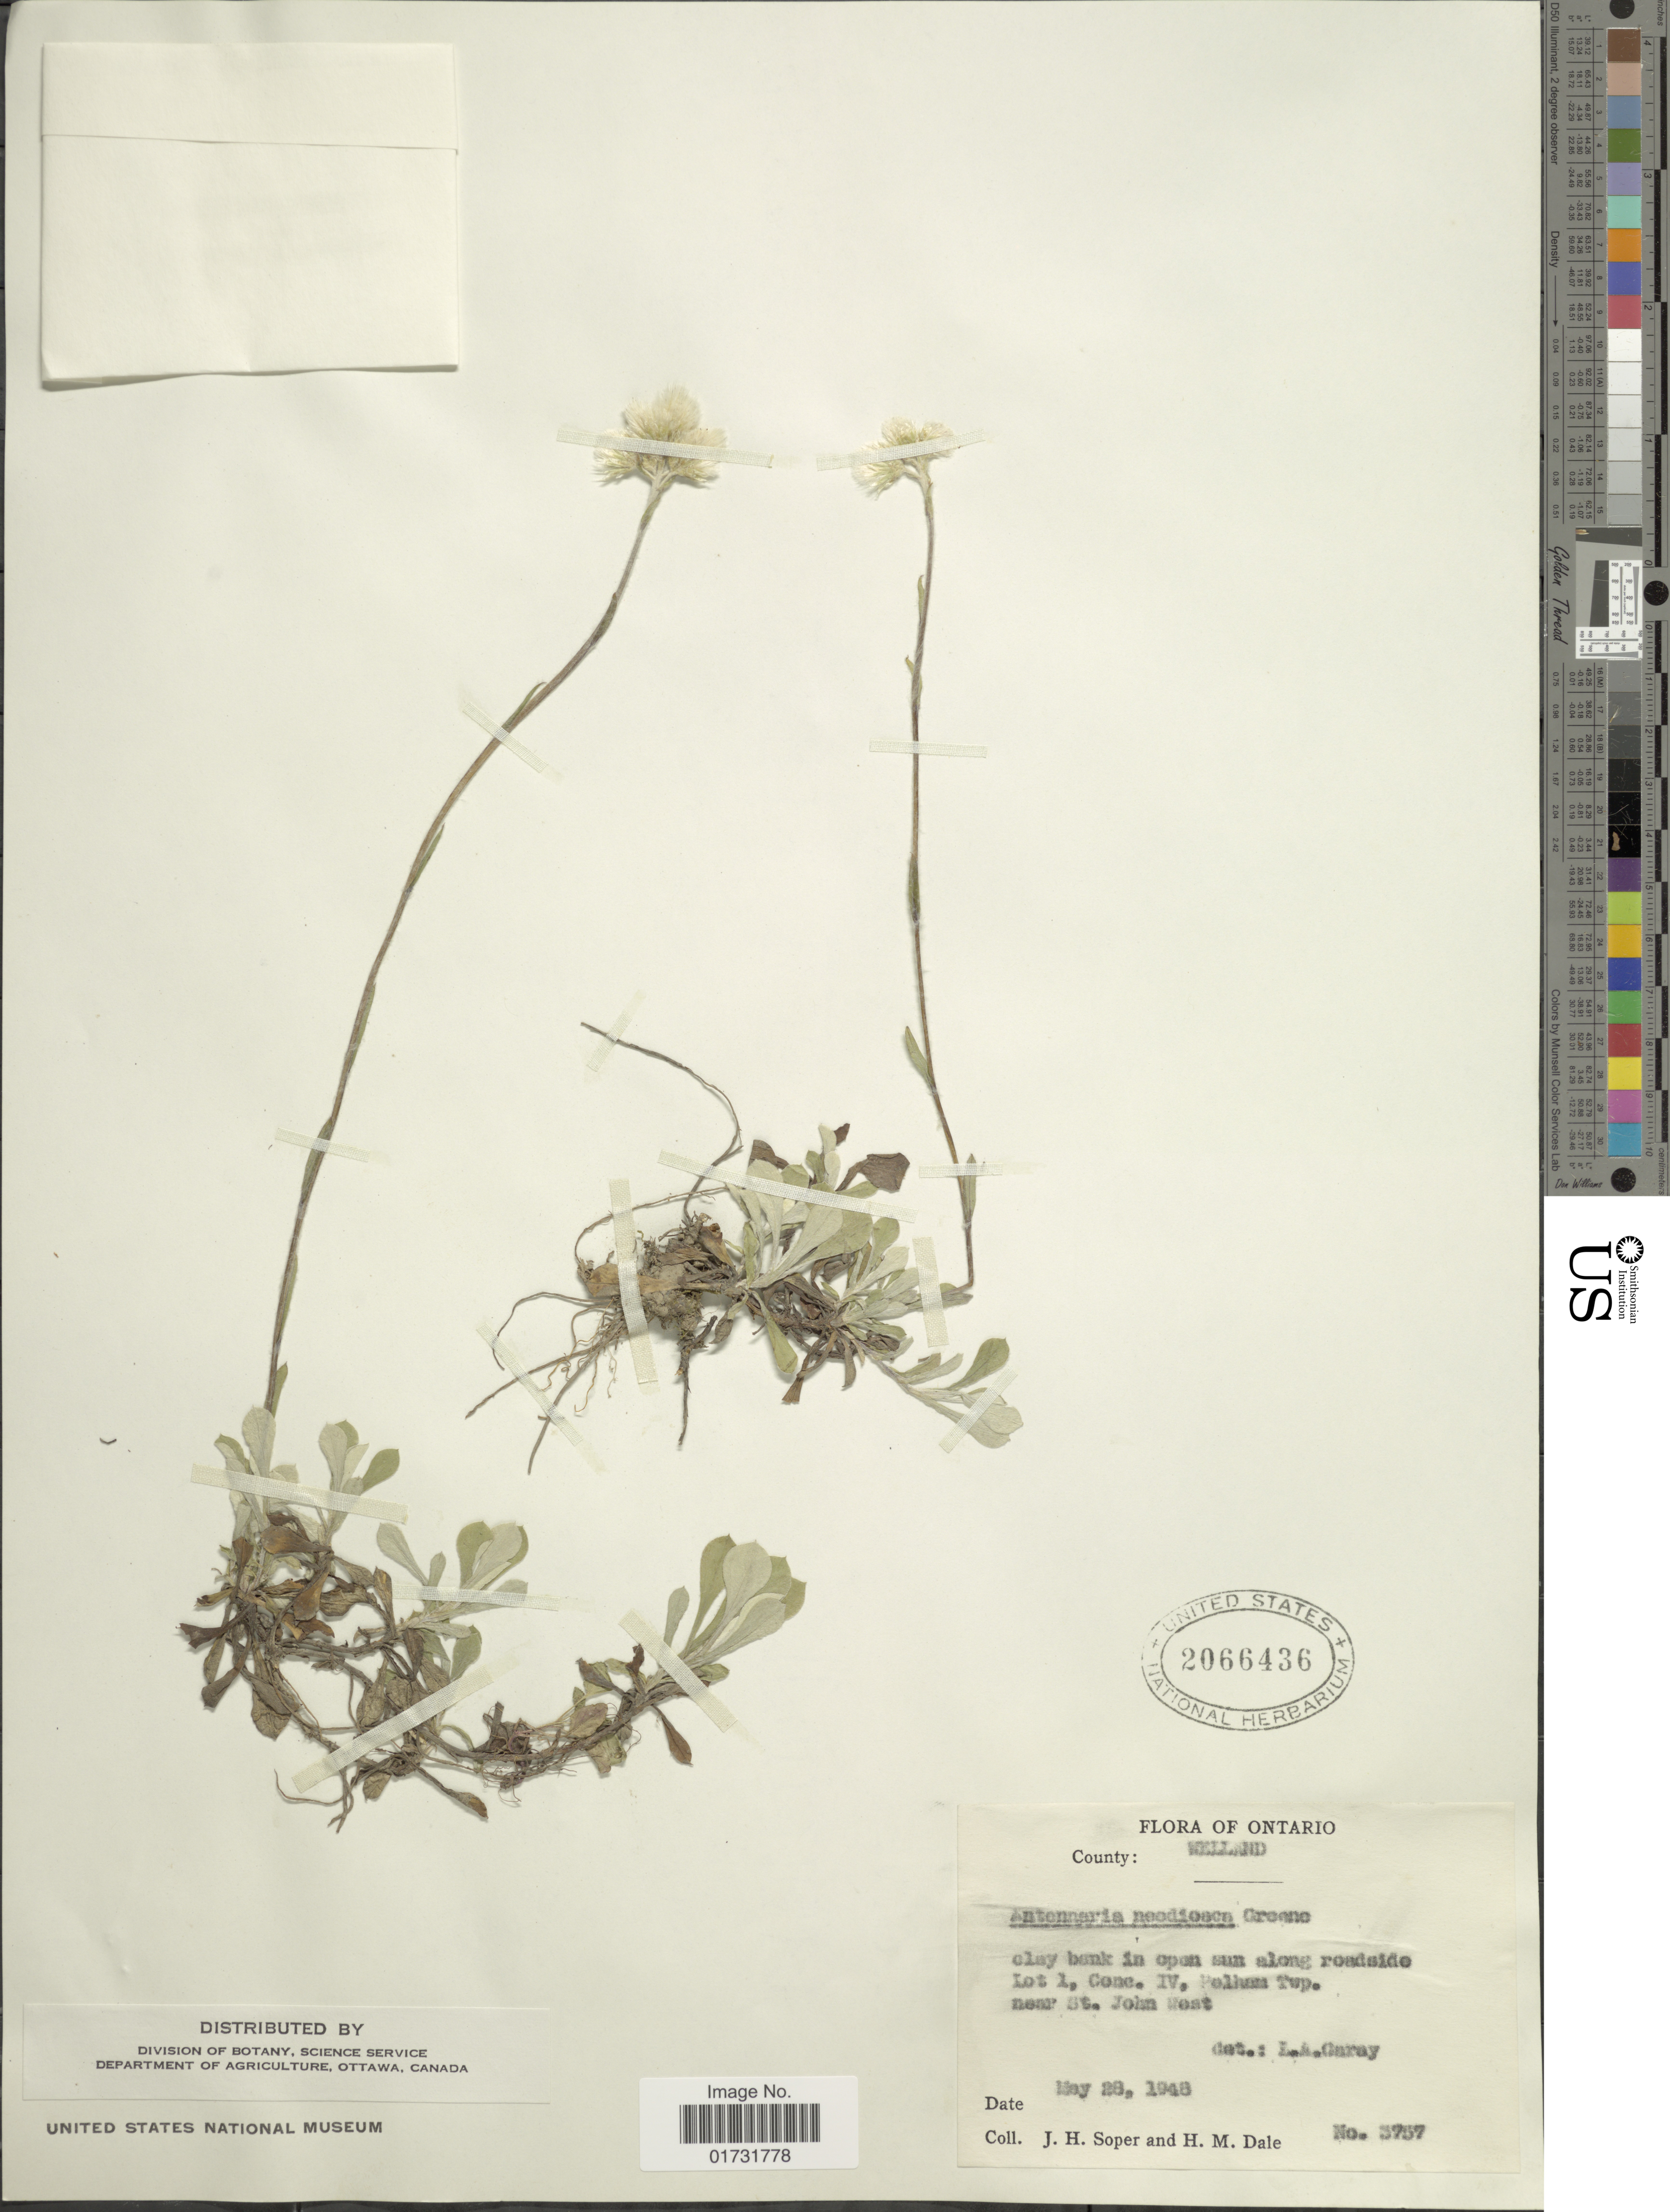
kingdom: Plantae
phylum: Tracheophyta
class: Magnoliopsida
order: Asterales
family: Asteraceae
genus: Antennaria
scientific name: Antennaria neodioica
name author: Greene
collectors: J. H. Soper & H. M. Dale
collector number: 3737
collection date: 1948-05-28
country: Canada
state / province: Ontario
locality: County: Welland. along roadside Lot 1, Conc. IV, Pelham Twp. near St. John West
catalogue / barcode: US 2066436